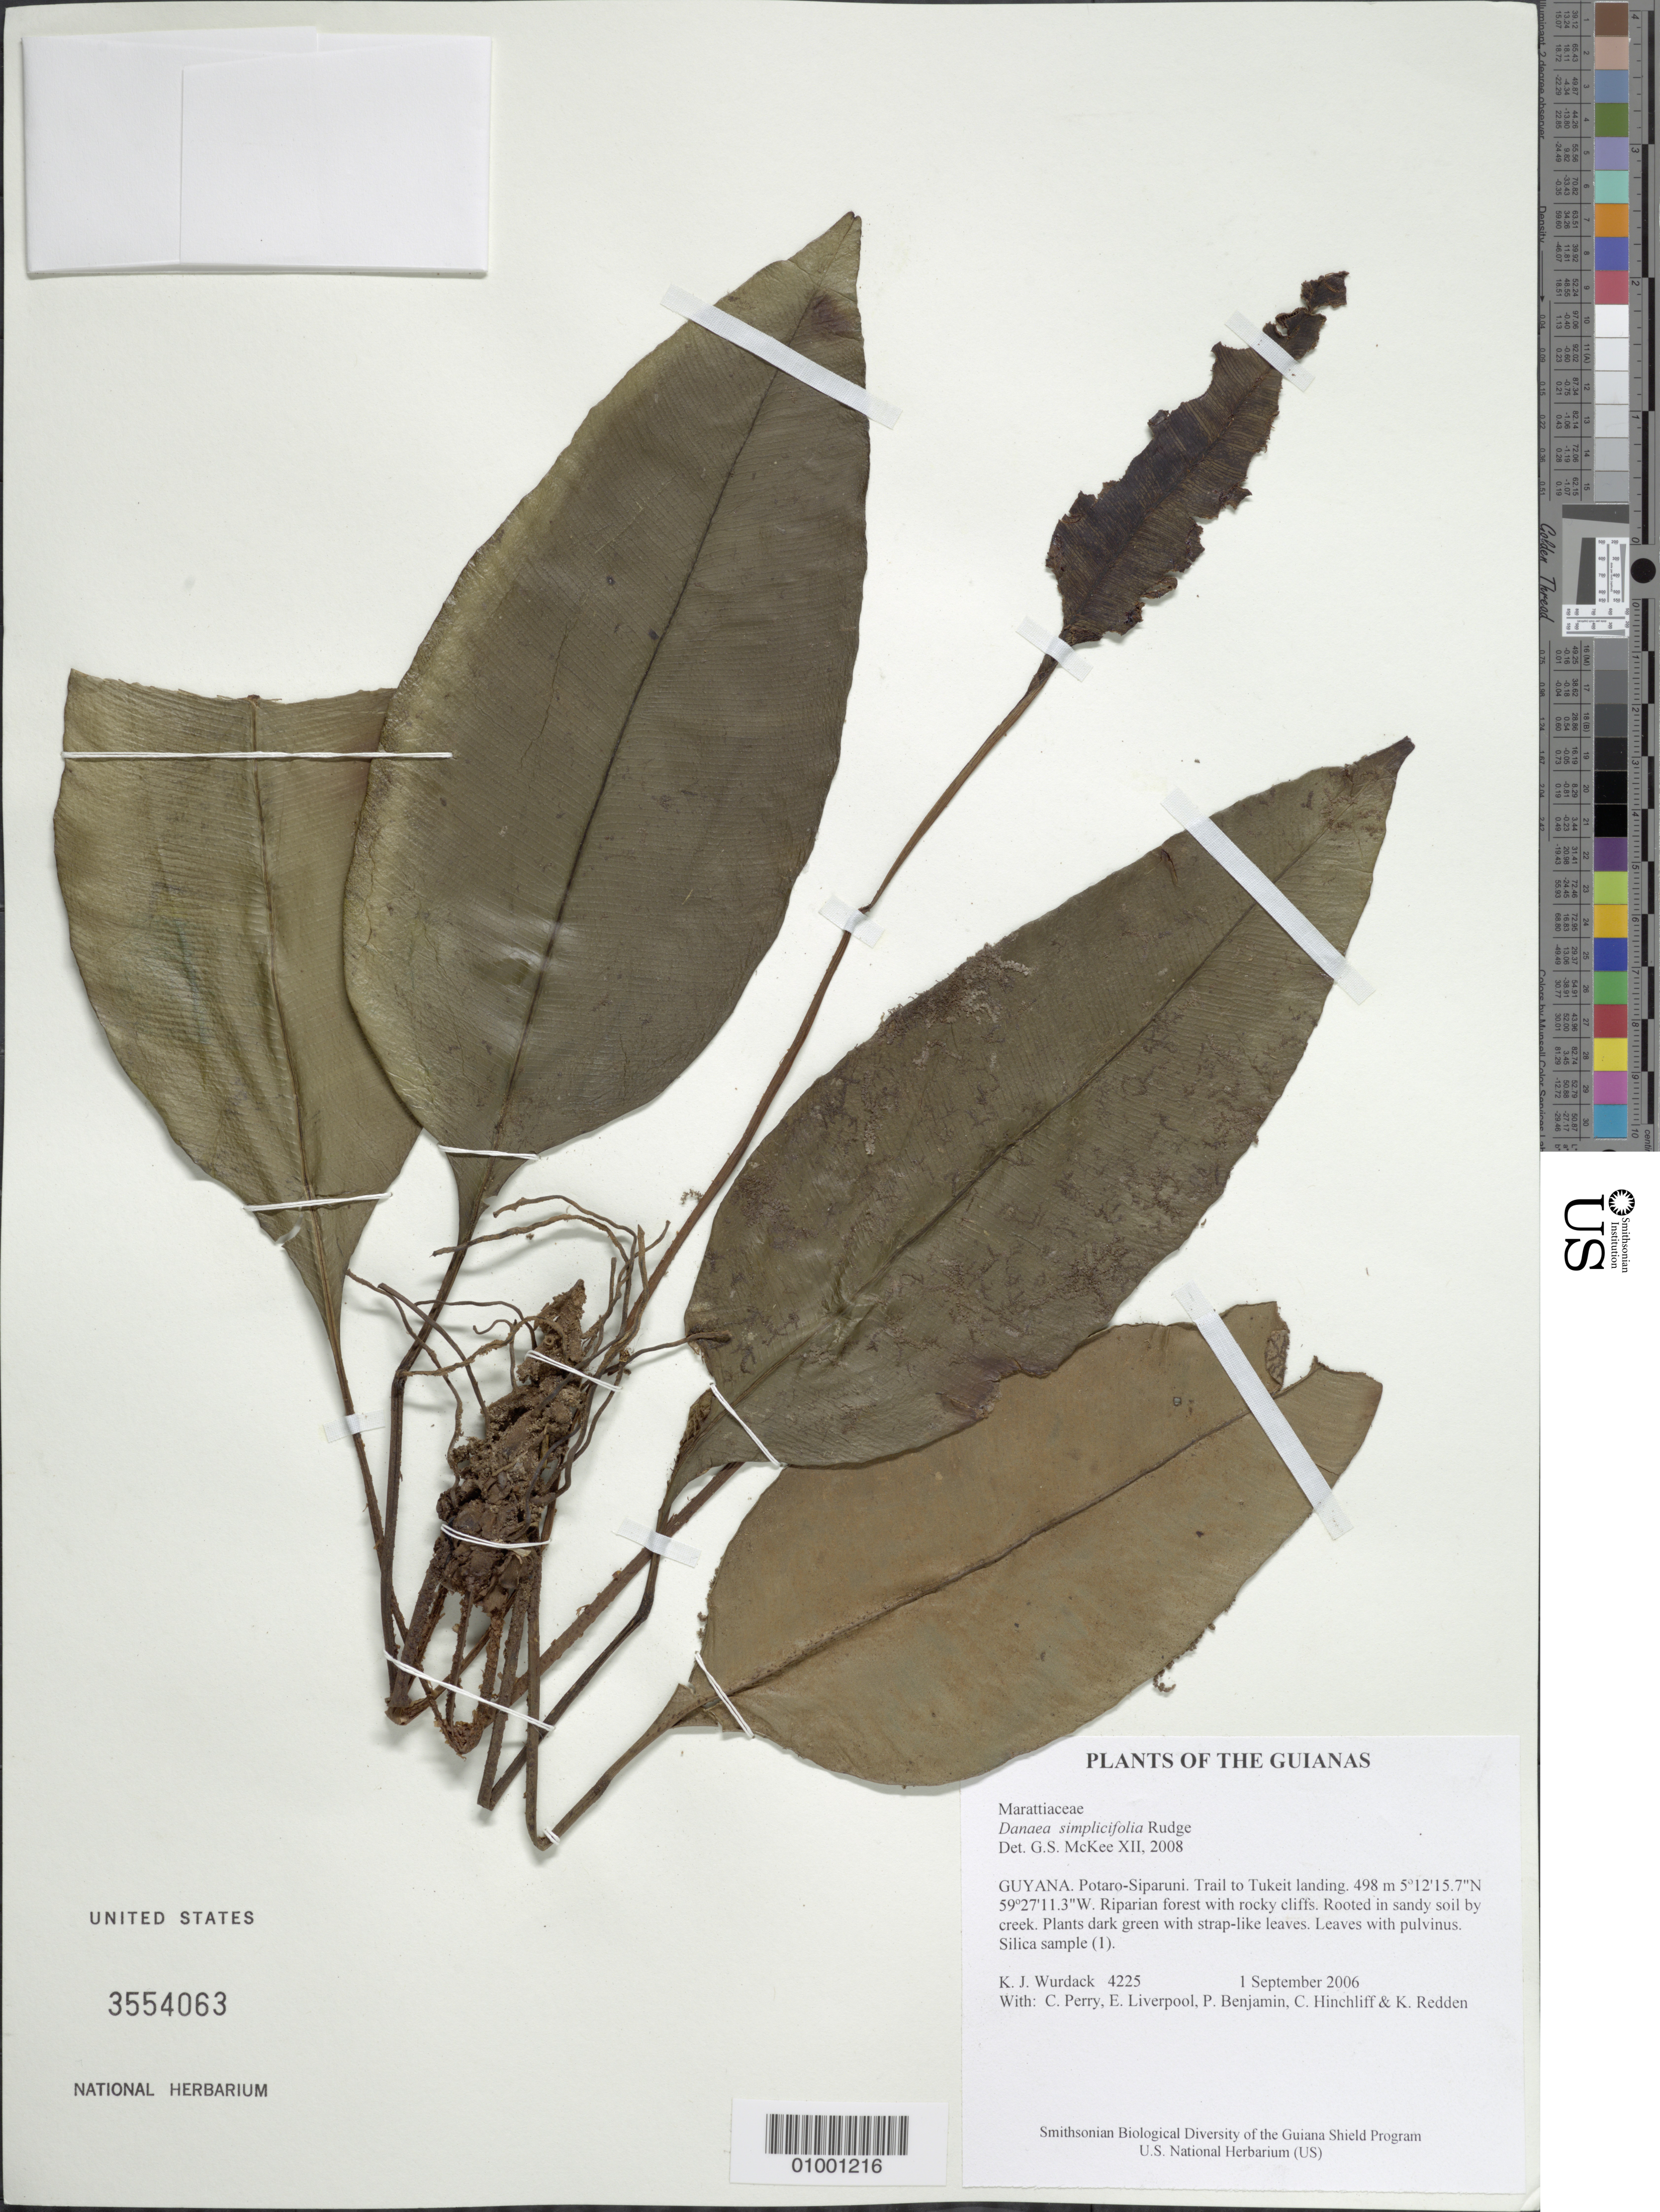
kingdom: Plantae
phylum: Tracheophyta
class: Polypodiopsida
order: Marattiales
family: Marattiaceae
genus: Danaea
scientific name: Danaea elliptica subsp. simplicifolia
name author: (Rudge) Rolleri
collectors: K. Wurdack, C. Perry, E. Liverpool, P. Benjamin, C. E. Hinchliff & K. M. Redden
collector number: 4225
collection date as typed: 1 September 2006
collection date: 2006-09-01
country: Guyana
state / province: Potaro-Siparuni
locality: Trail to Tukeit landing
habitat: Riparian forest with rocky cliffs.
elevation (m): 498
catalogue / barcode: US 3554063